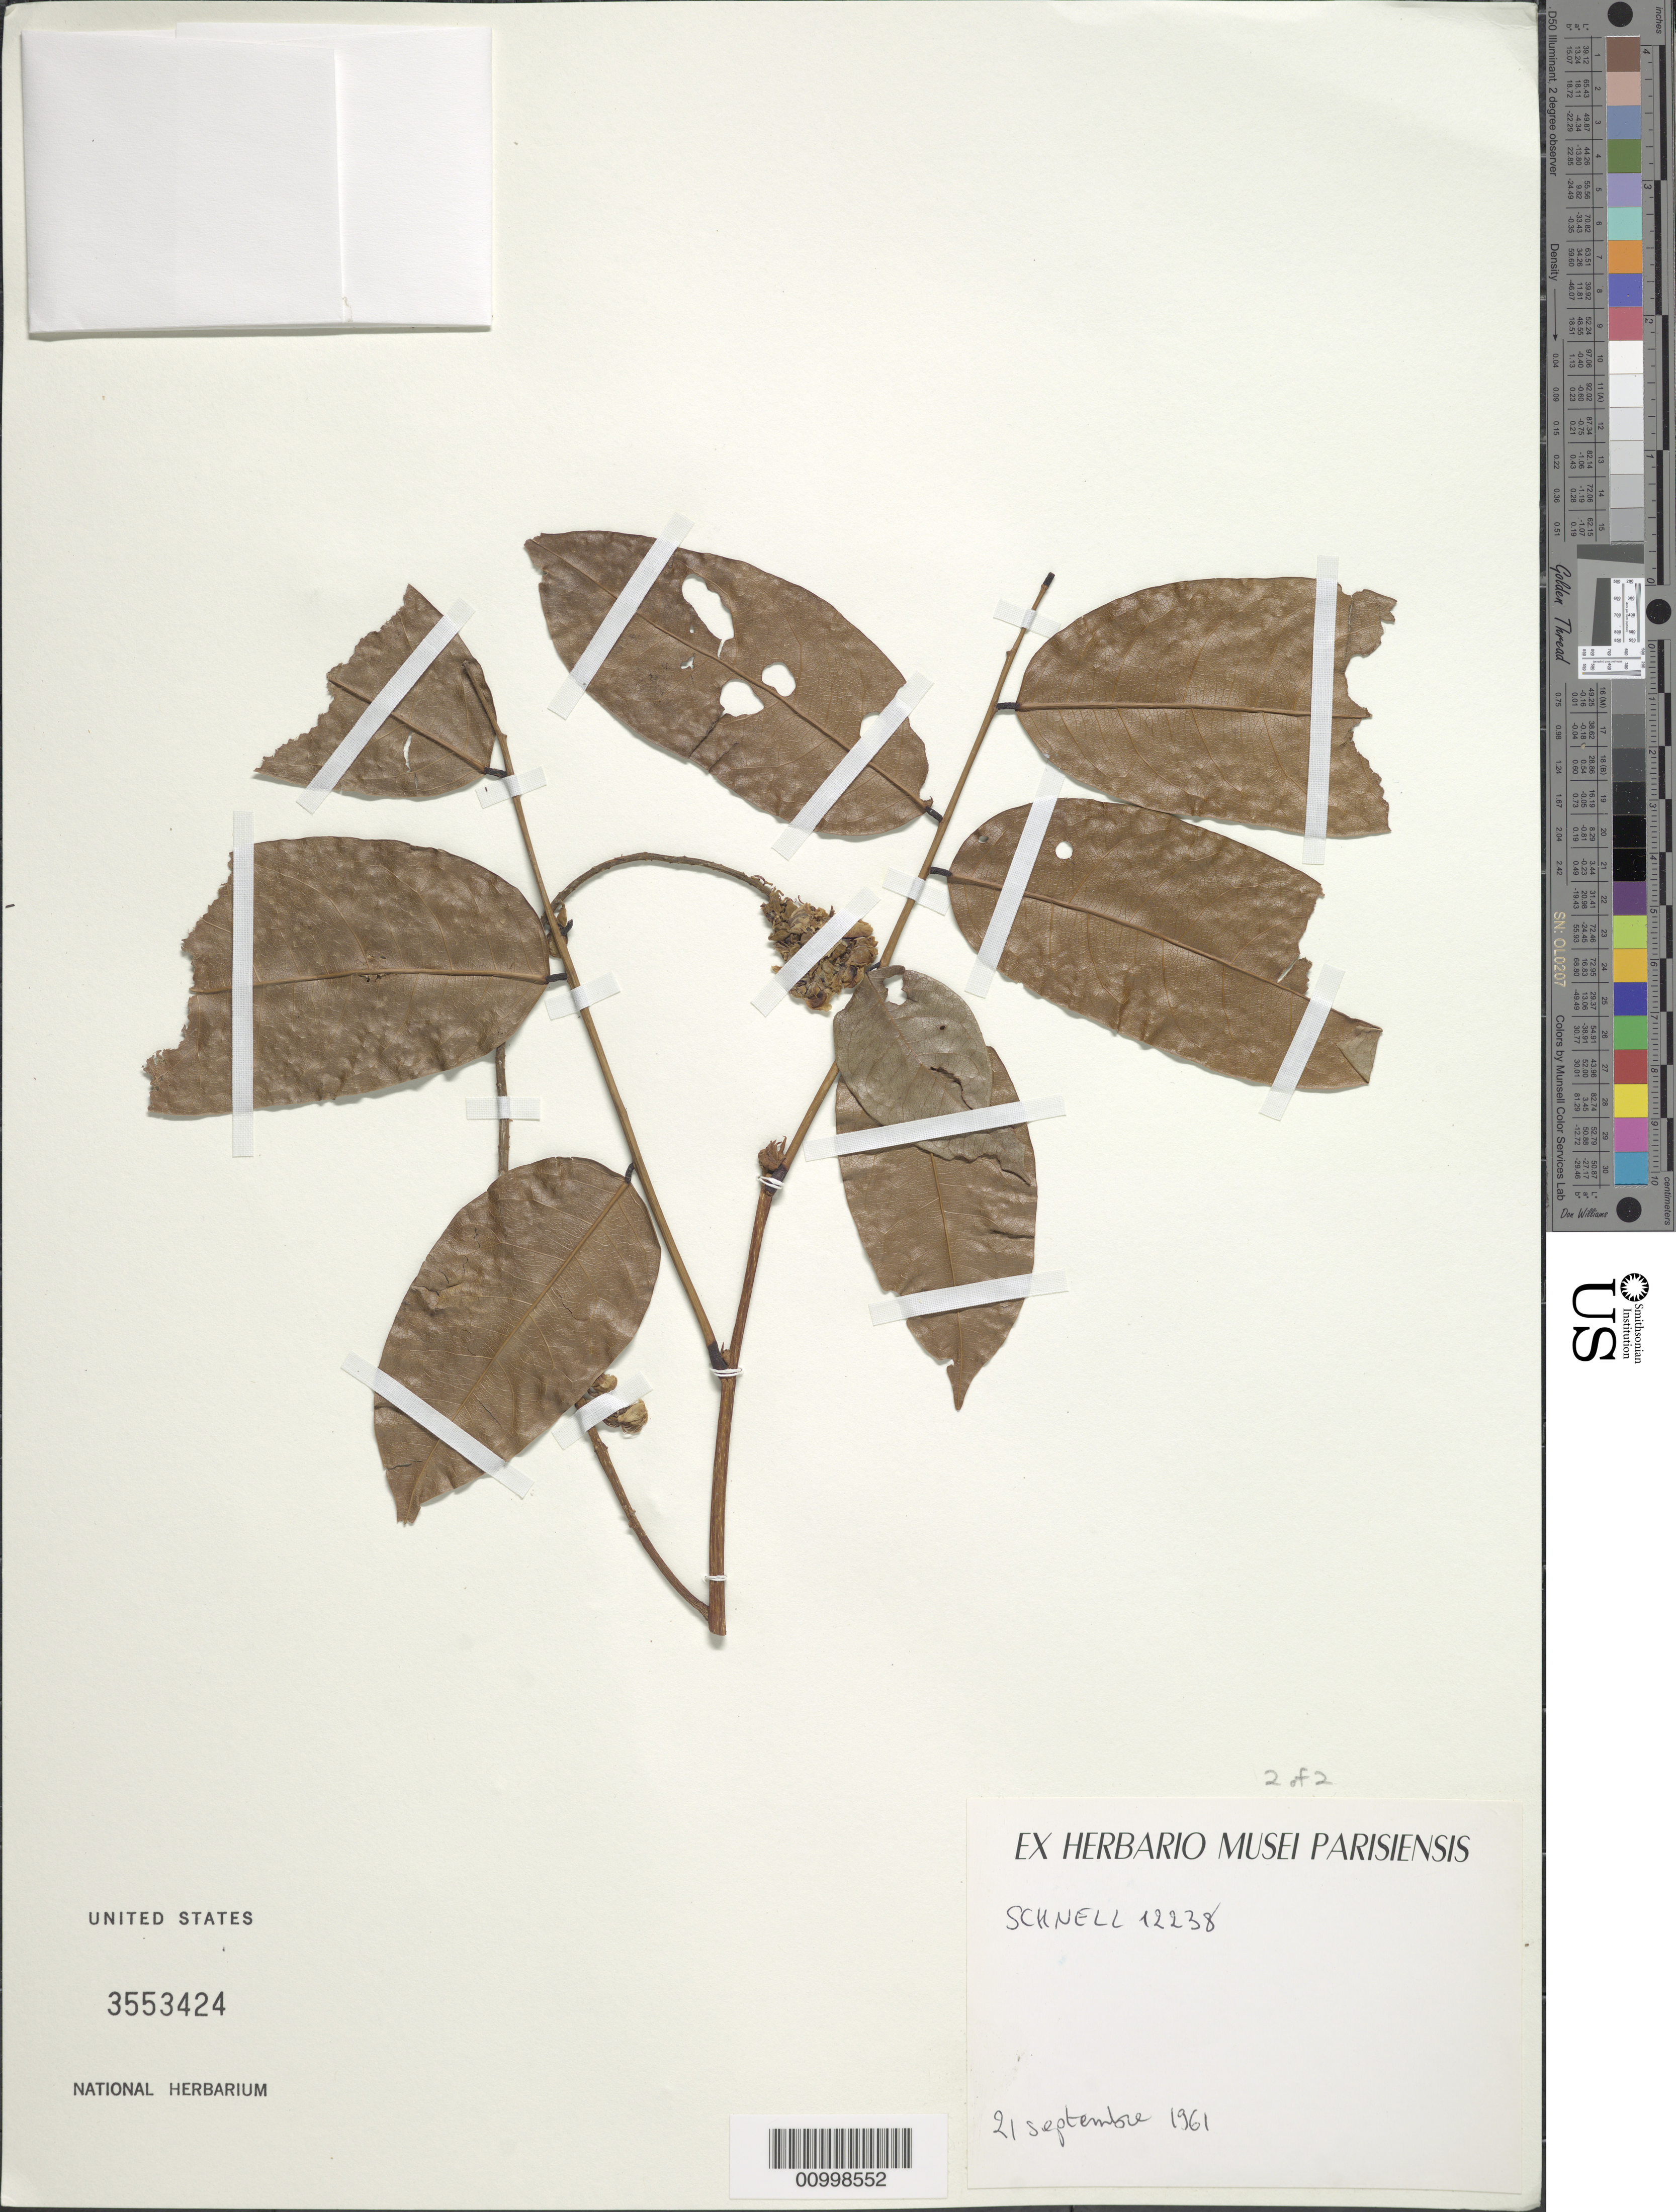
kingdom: Plantae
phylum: Tracheophyta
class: Magnoliopsida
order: Fabales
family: Fabaceae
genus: Pterocarpus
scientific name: Pterocarpus sp.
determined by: Trujillo, A. M.; Londoño-Echeverri, Y.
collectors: -. Schnell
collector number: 12238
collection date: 1961-09-21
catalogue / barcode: US 3553424